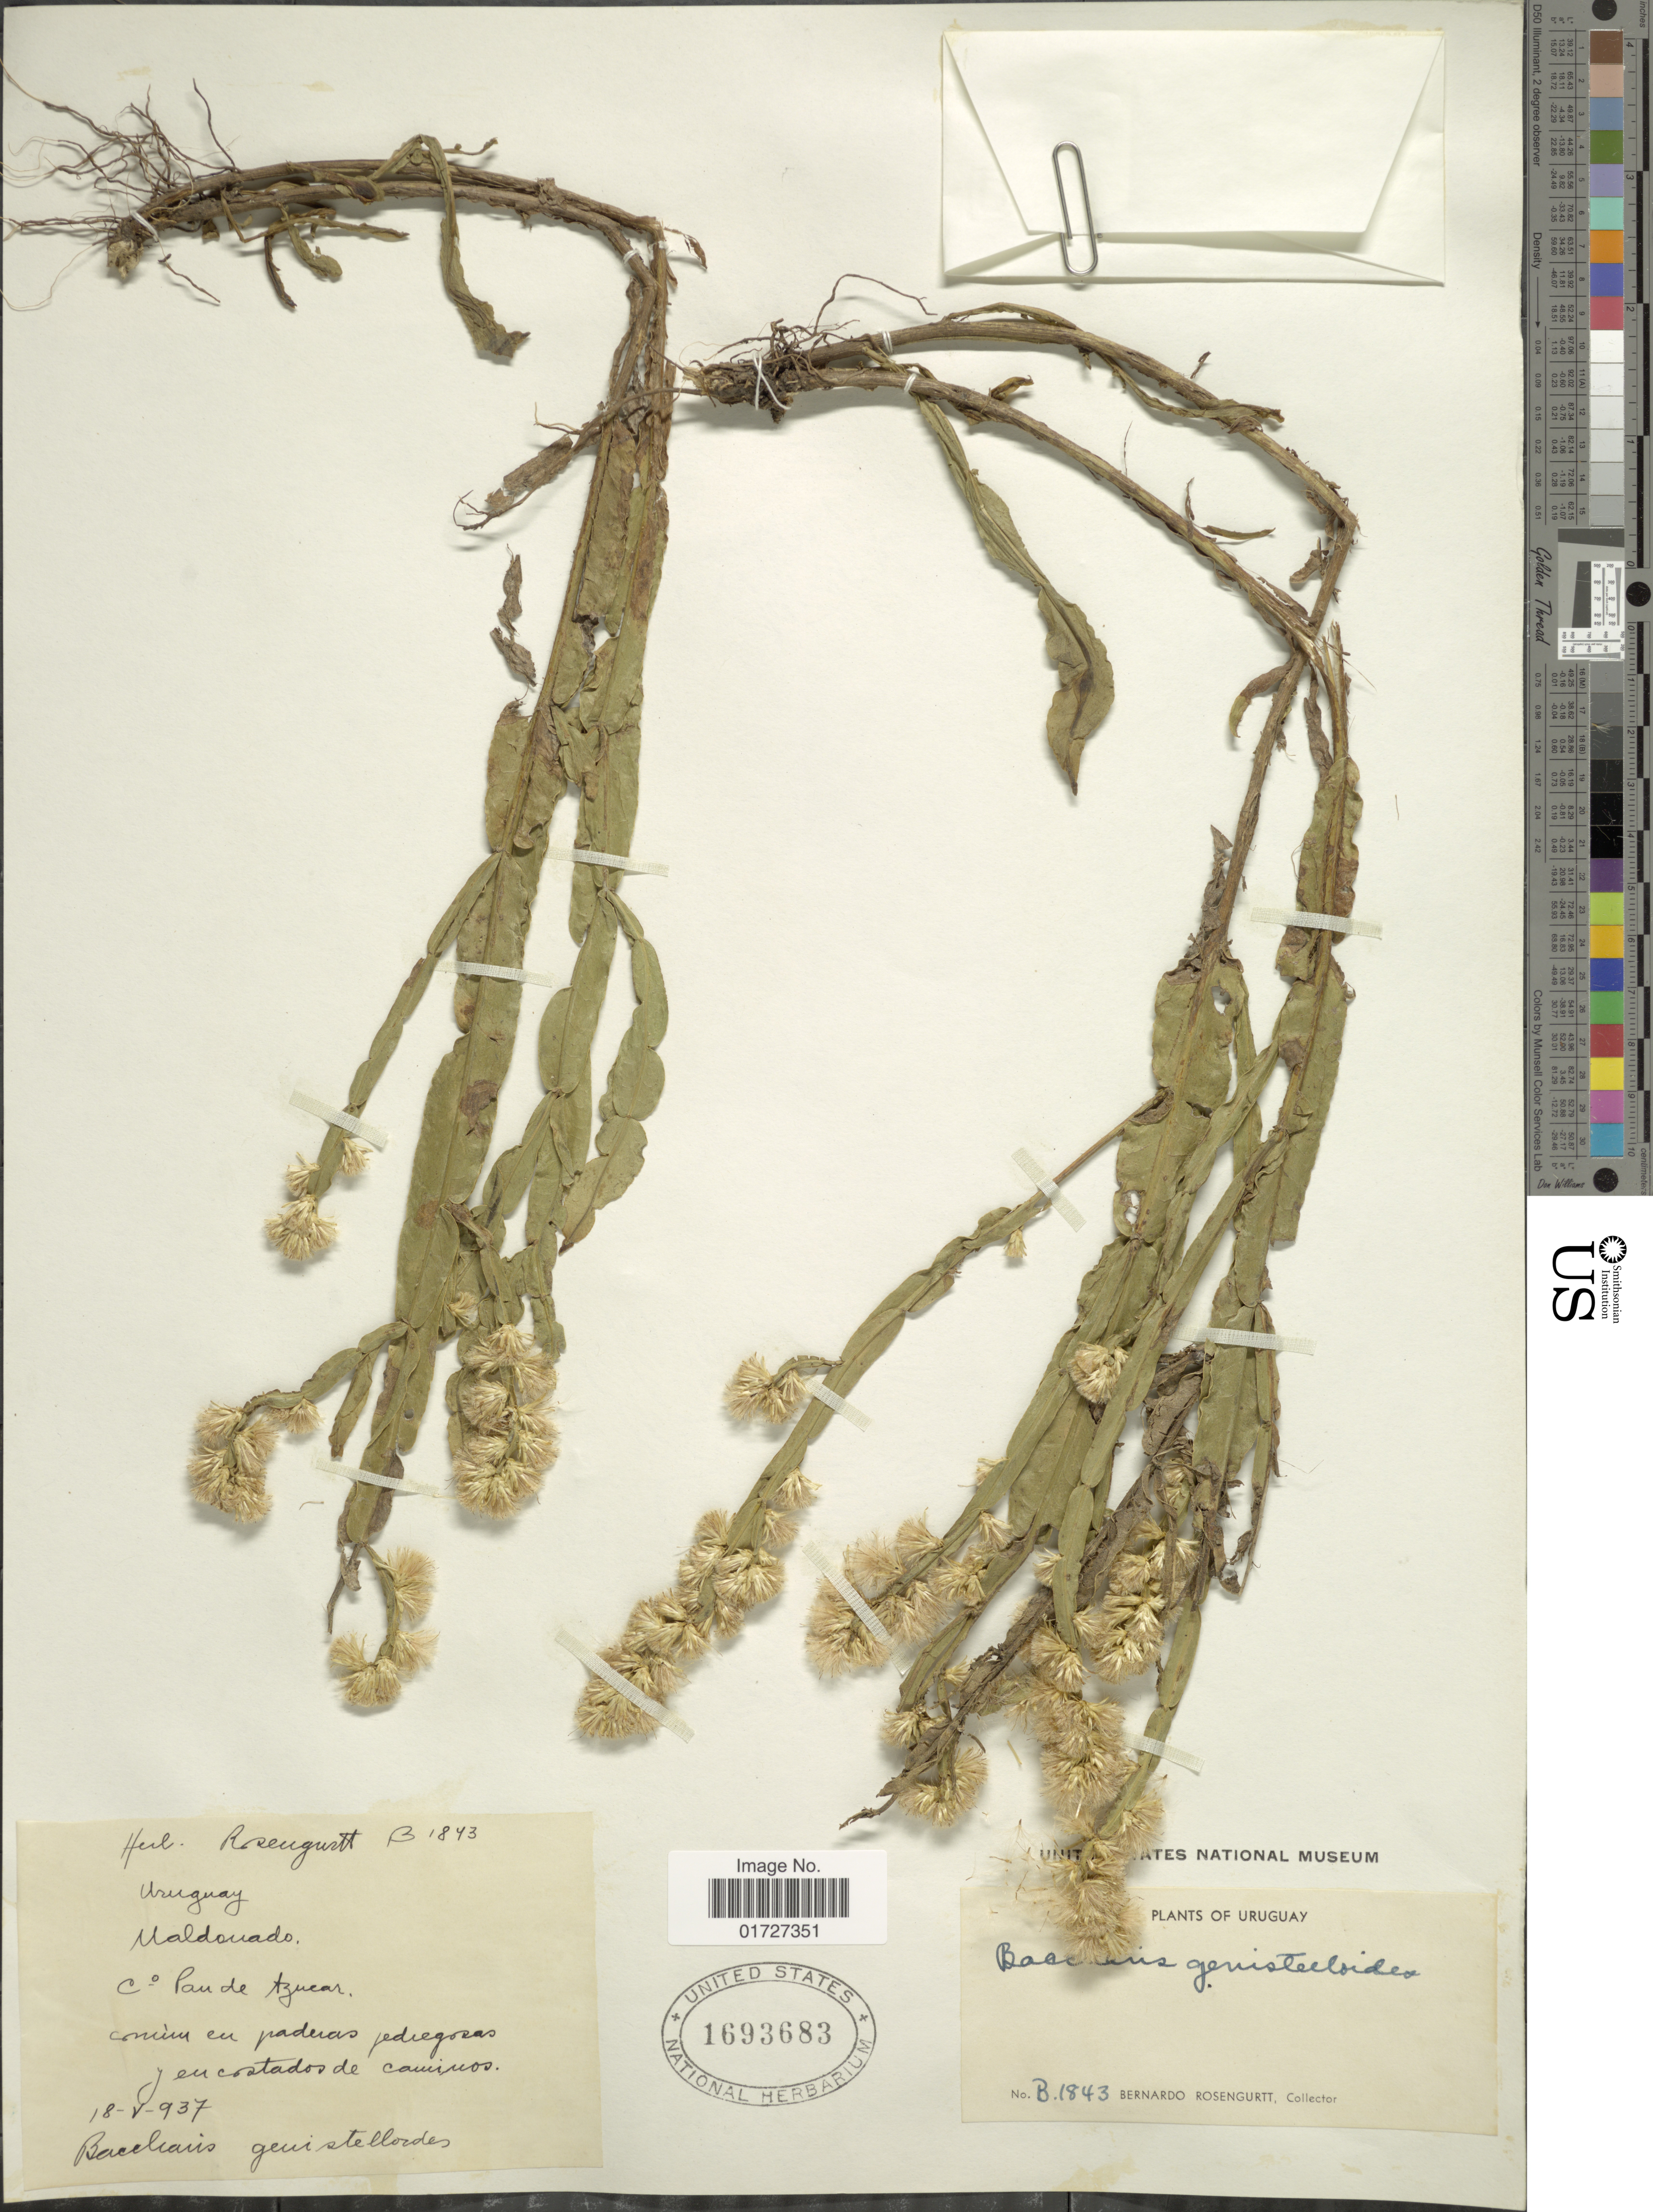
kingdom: Plantae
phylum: Tracheophyta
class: Magnoliopsida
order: Asterales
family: Asteraceae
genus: Baccharis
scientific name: Baccharis genistelloides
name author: (Lam.) Pers.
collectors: B. Rosengurtt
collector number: B1843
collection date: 1937-05-18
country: Uruguay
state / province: Maldonado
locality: Cº Pan de Azucar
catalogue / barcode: US 1693683